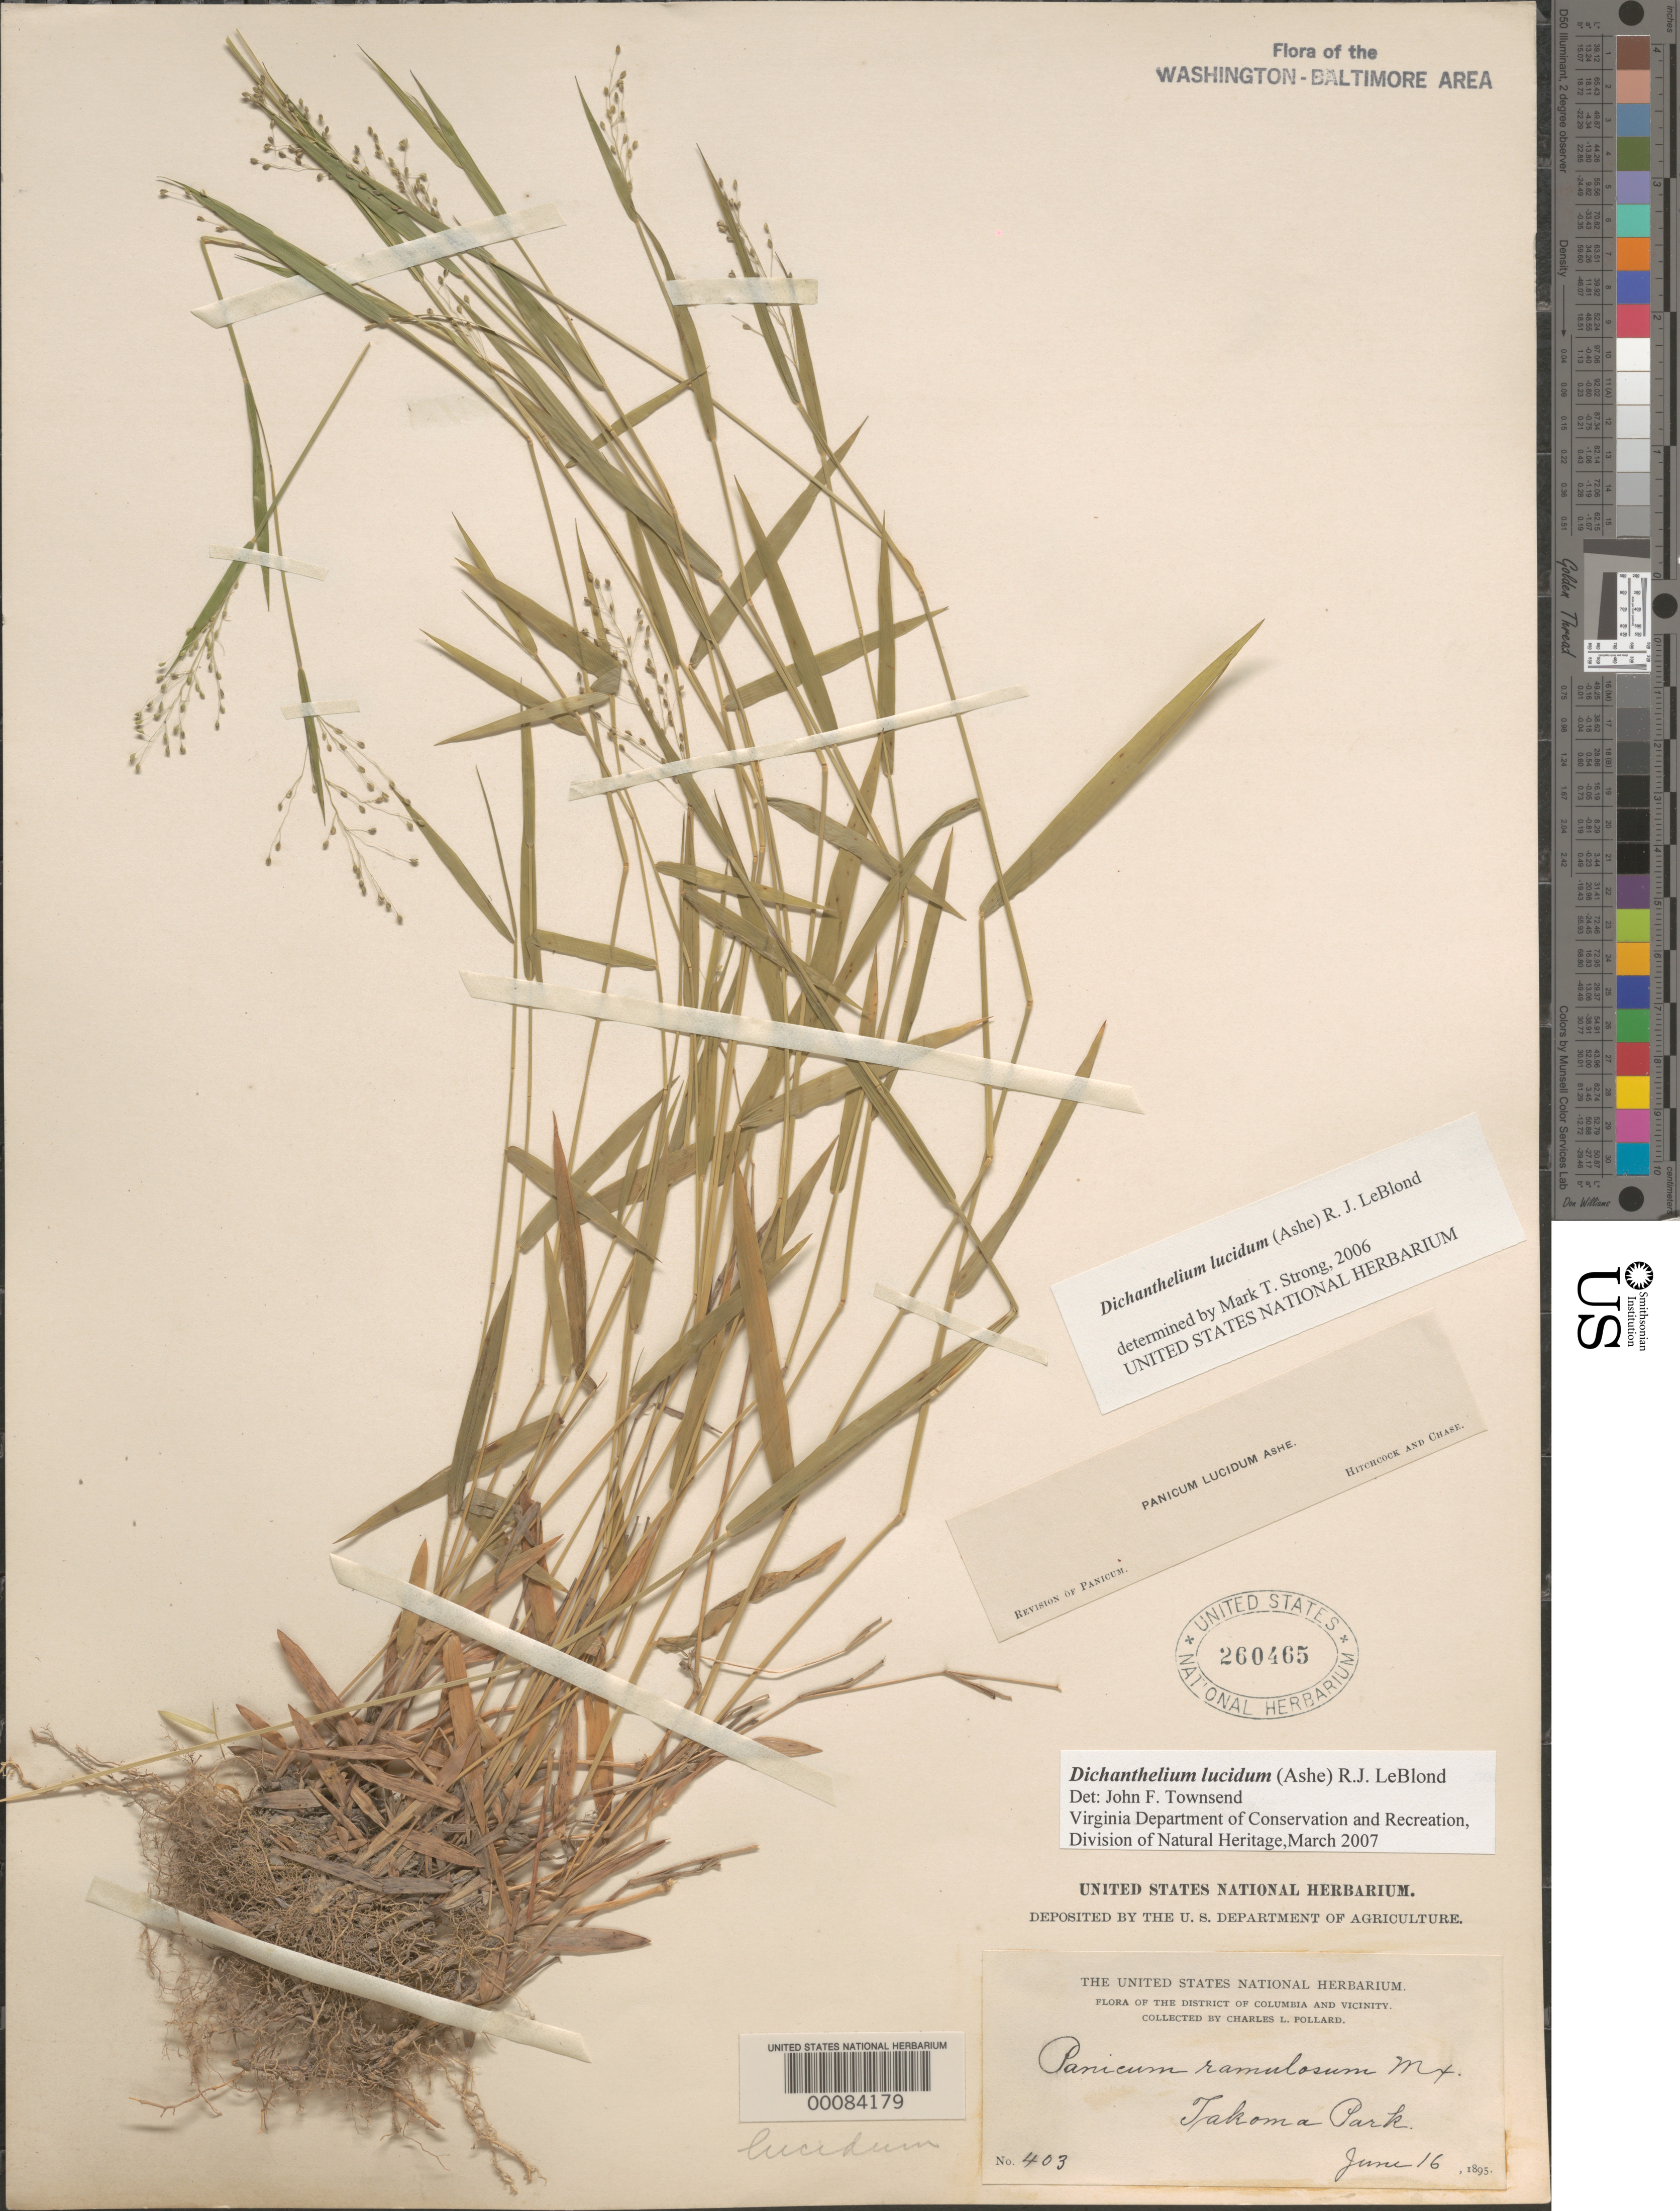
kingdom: Plantae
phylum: Tracheophyta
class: Liliopsida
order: Poales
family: Poaceae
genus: Dichanthelium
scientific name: Dichanthelium dichotomum var. dichotomum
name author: (L.) Gould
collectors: C. L. Pollard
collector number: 403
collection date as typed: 16 Jun 1895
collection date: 1895-06-16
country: United States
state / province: District of Columbia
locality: Takoma Park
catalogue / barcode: US 260465